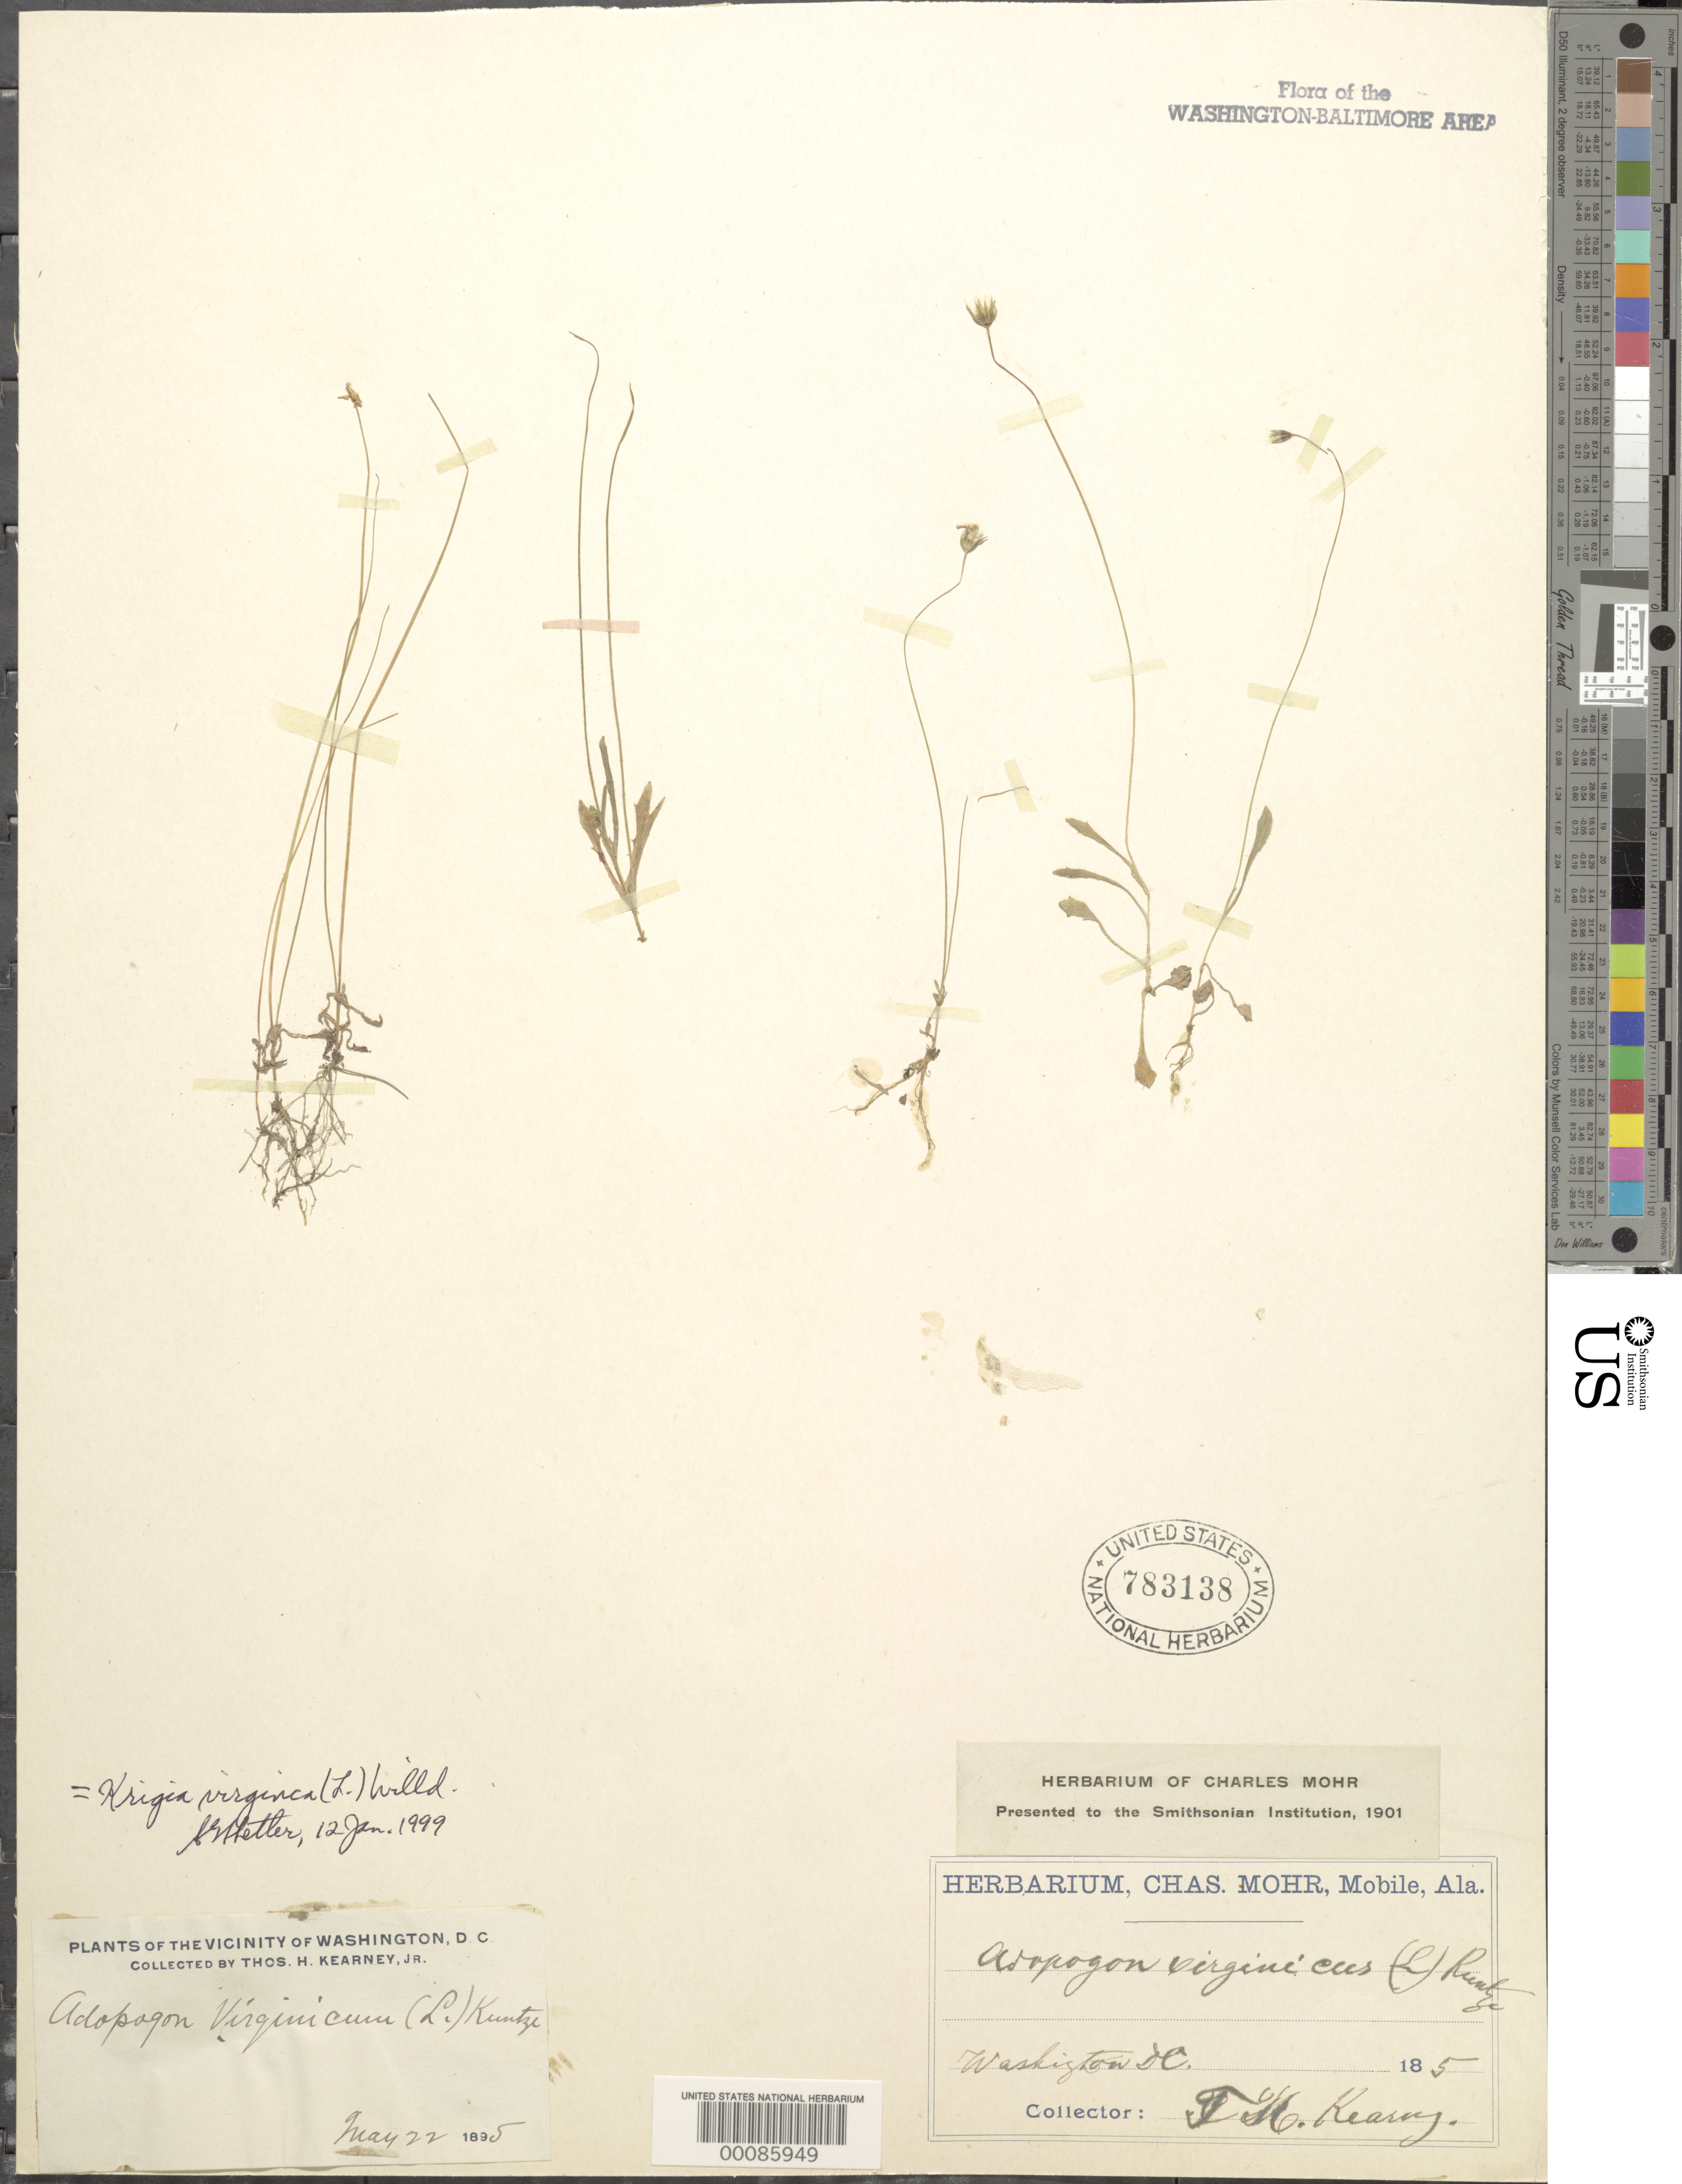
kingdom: Plantae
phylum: Tracheophyta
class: Magnoliopsida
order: Asterales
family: Asteraceae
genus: Krigia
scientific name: Krigia virginica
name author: (L.) Willd.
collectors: T. H. Kearney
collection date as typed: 22 May 1895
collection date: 1895-05-22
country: United States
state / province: District of Columbia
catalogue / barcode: US 783138